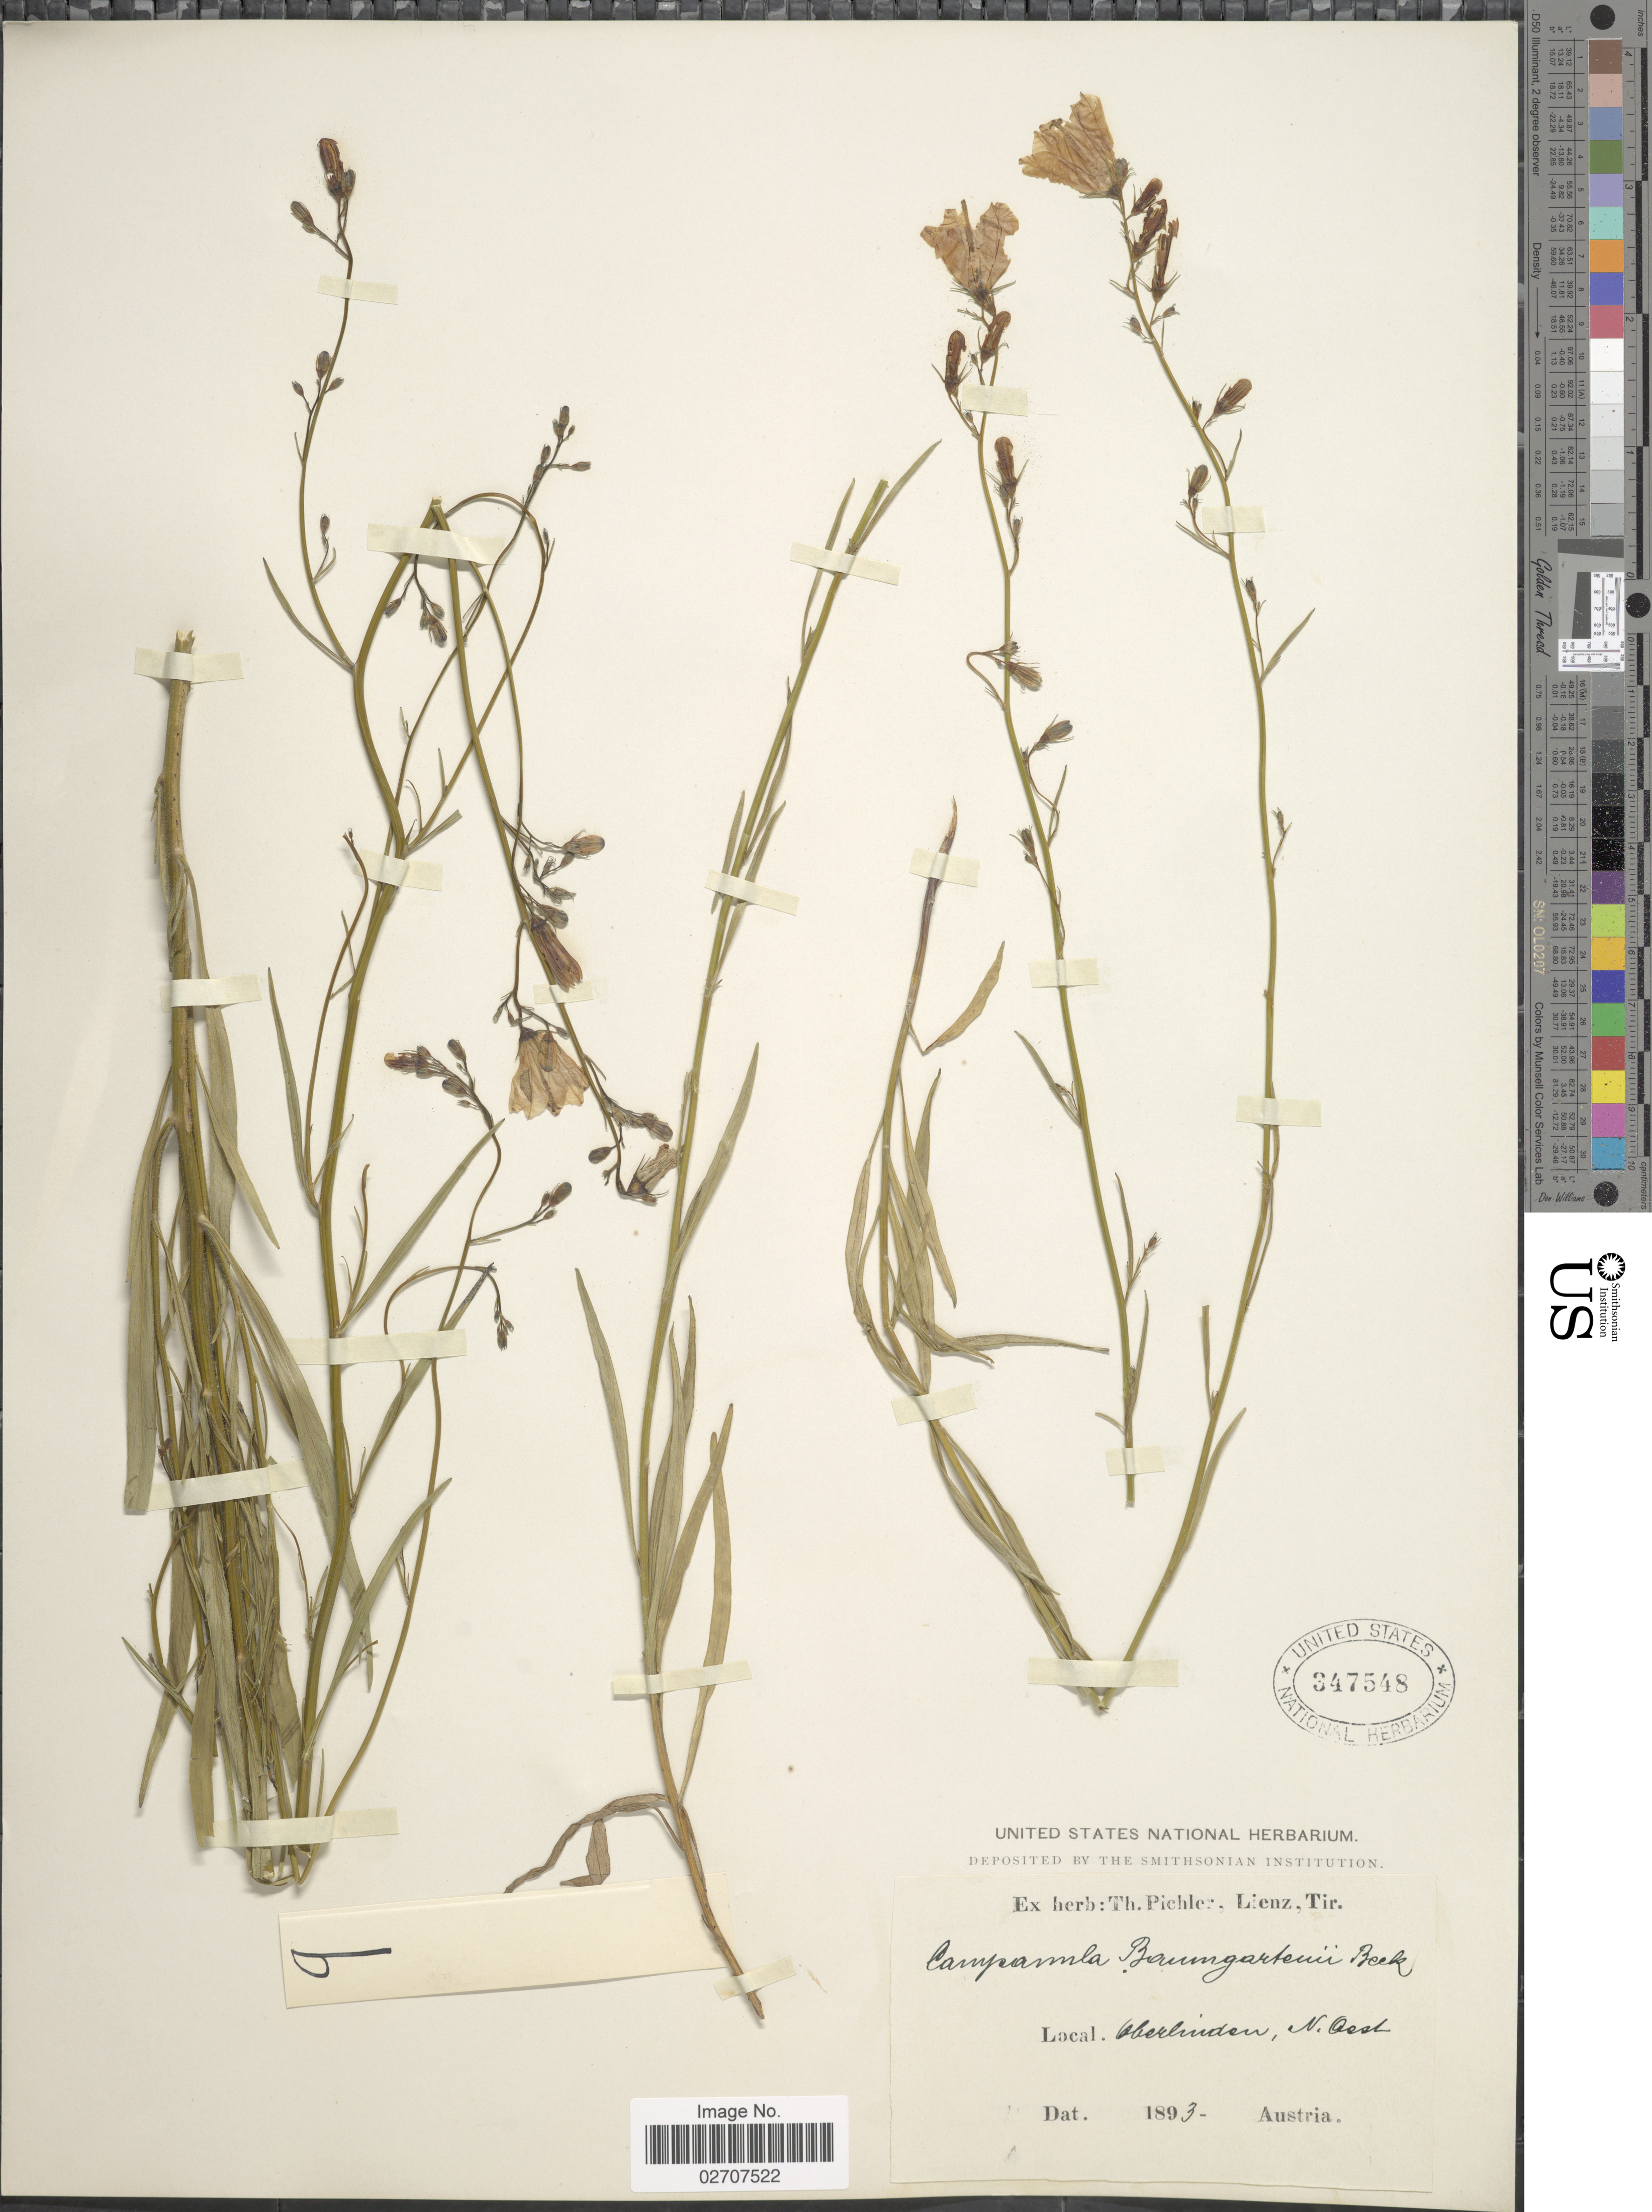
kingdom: Plantae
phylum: Tracheophyta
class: Magnoliopsida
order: Asterales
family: Campanulaceae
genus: Campanula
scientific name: Campanula baumgartenii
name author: Becker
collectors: ex herb. T. Pichler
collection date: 1893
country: Austria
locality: Oberlinden, N. Oest.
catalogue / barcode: US 347548